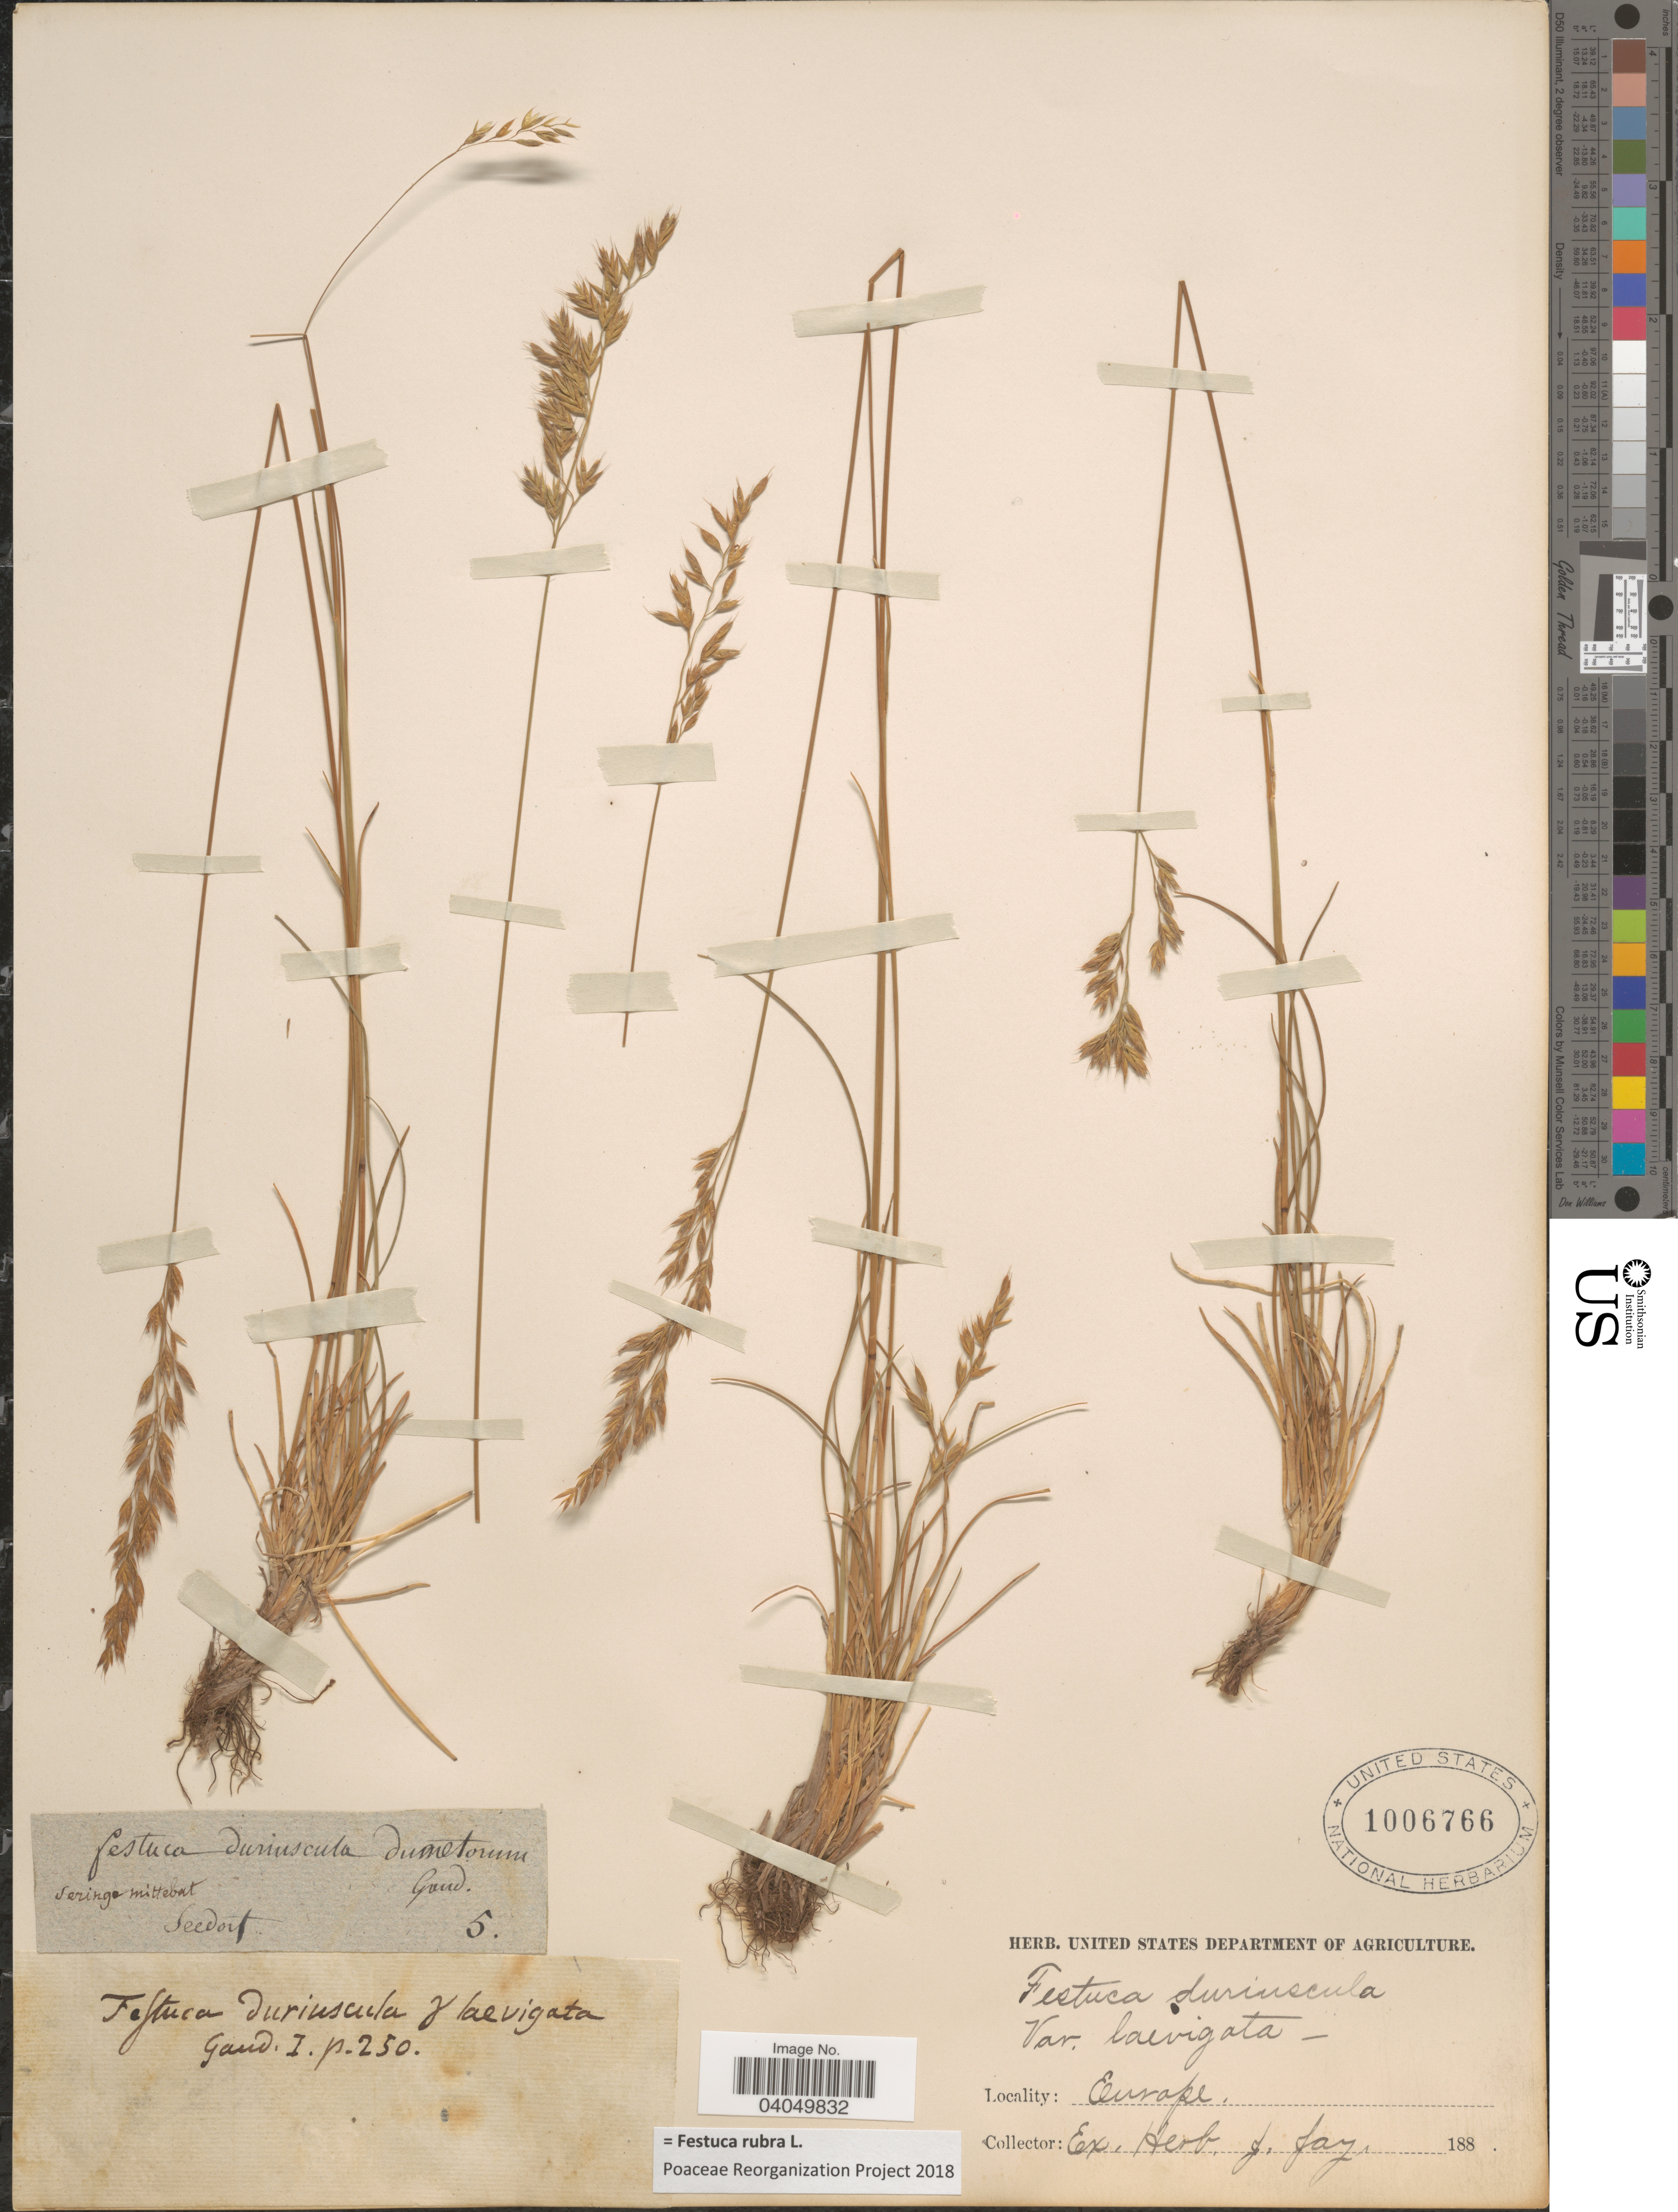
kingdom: Plantae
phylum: Tracheophyta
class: Liliopsida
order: Poales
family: Poaceae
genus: Festuca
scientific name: Festuca rubra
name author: L.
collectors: ex herb. J. Gay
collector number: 5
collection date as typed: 188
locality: Europe. Seedorf.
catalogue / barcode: US 1006766